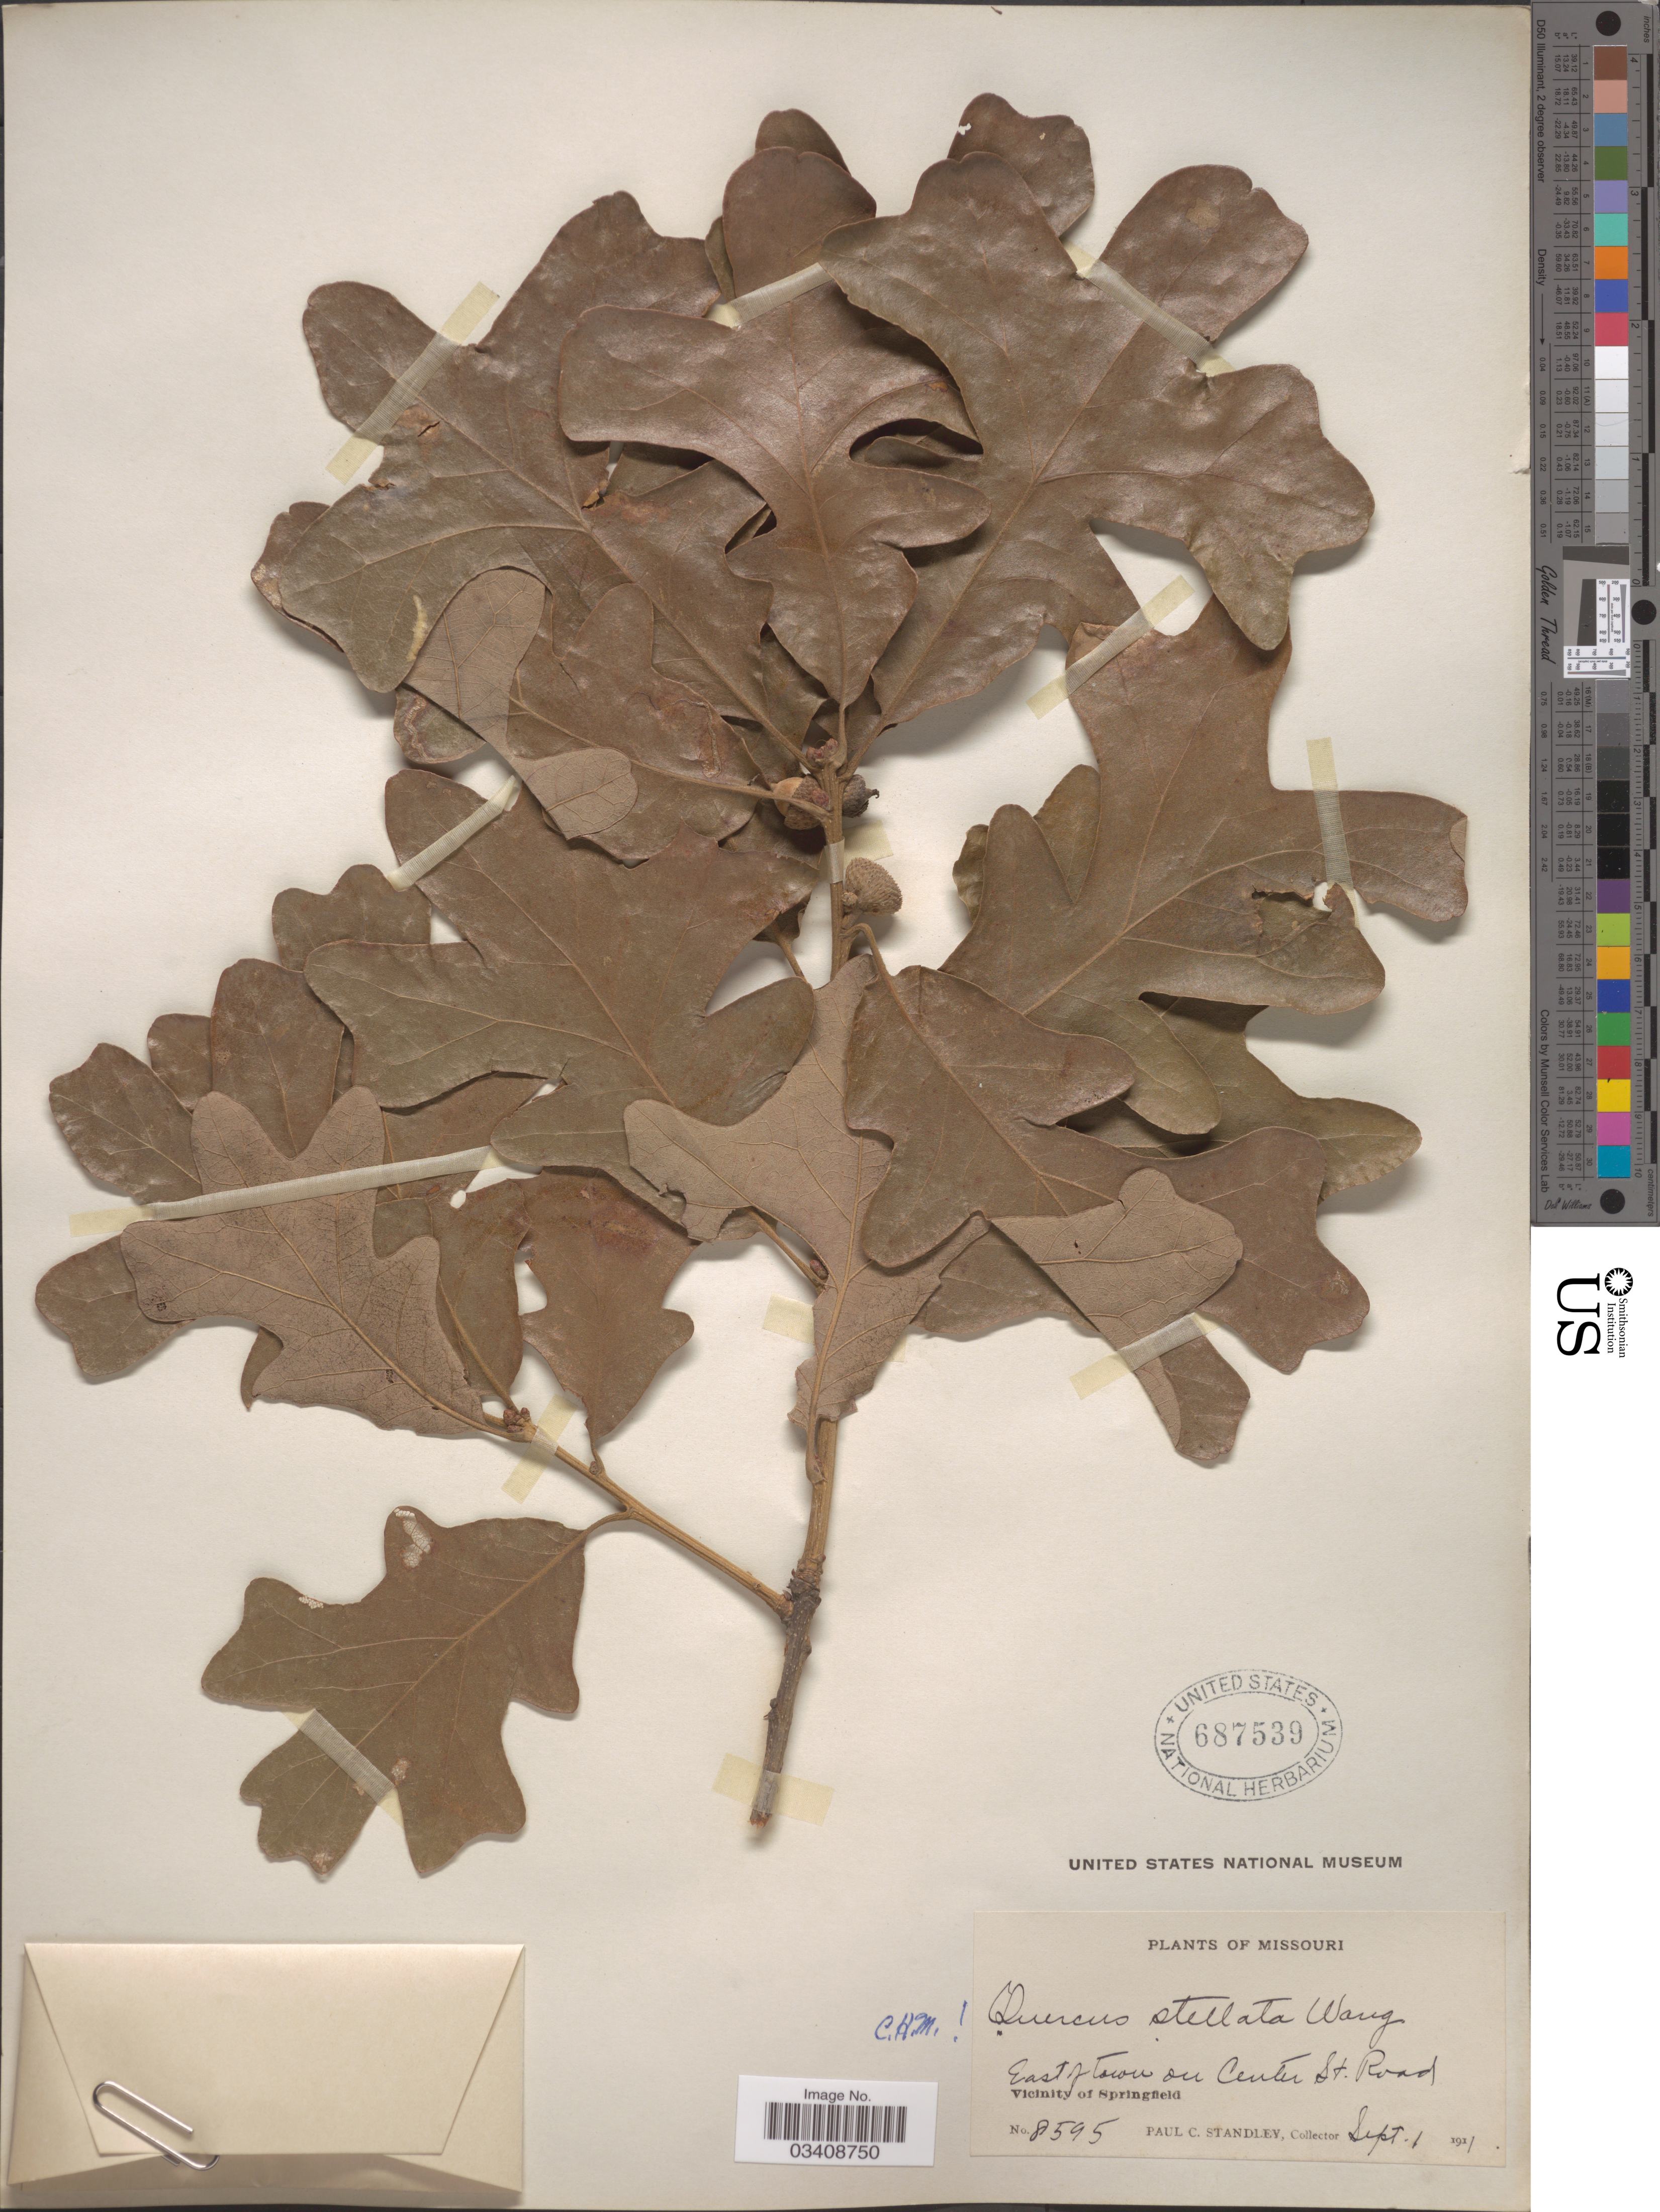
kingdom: Plantae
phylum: Tracheophyta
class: Magnoliopsida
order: Fagales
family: Fagaceae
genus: Quercus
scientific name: Quercus stellata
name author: Wangenh.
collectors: P. C. Standley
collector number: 8595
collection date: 1911-09-01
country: United States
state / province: Missouri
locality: East of Town on Center St. Road. Vicinity of Springfield.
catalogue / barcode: US 687539